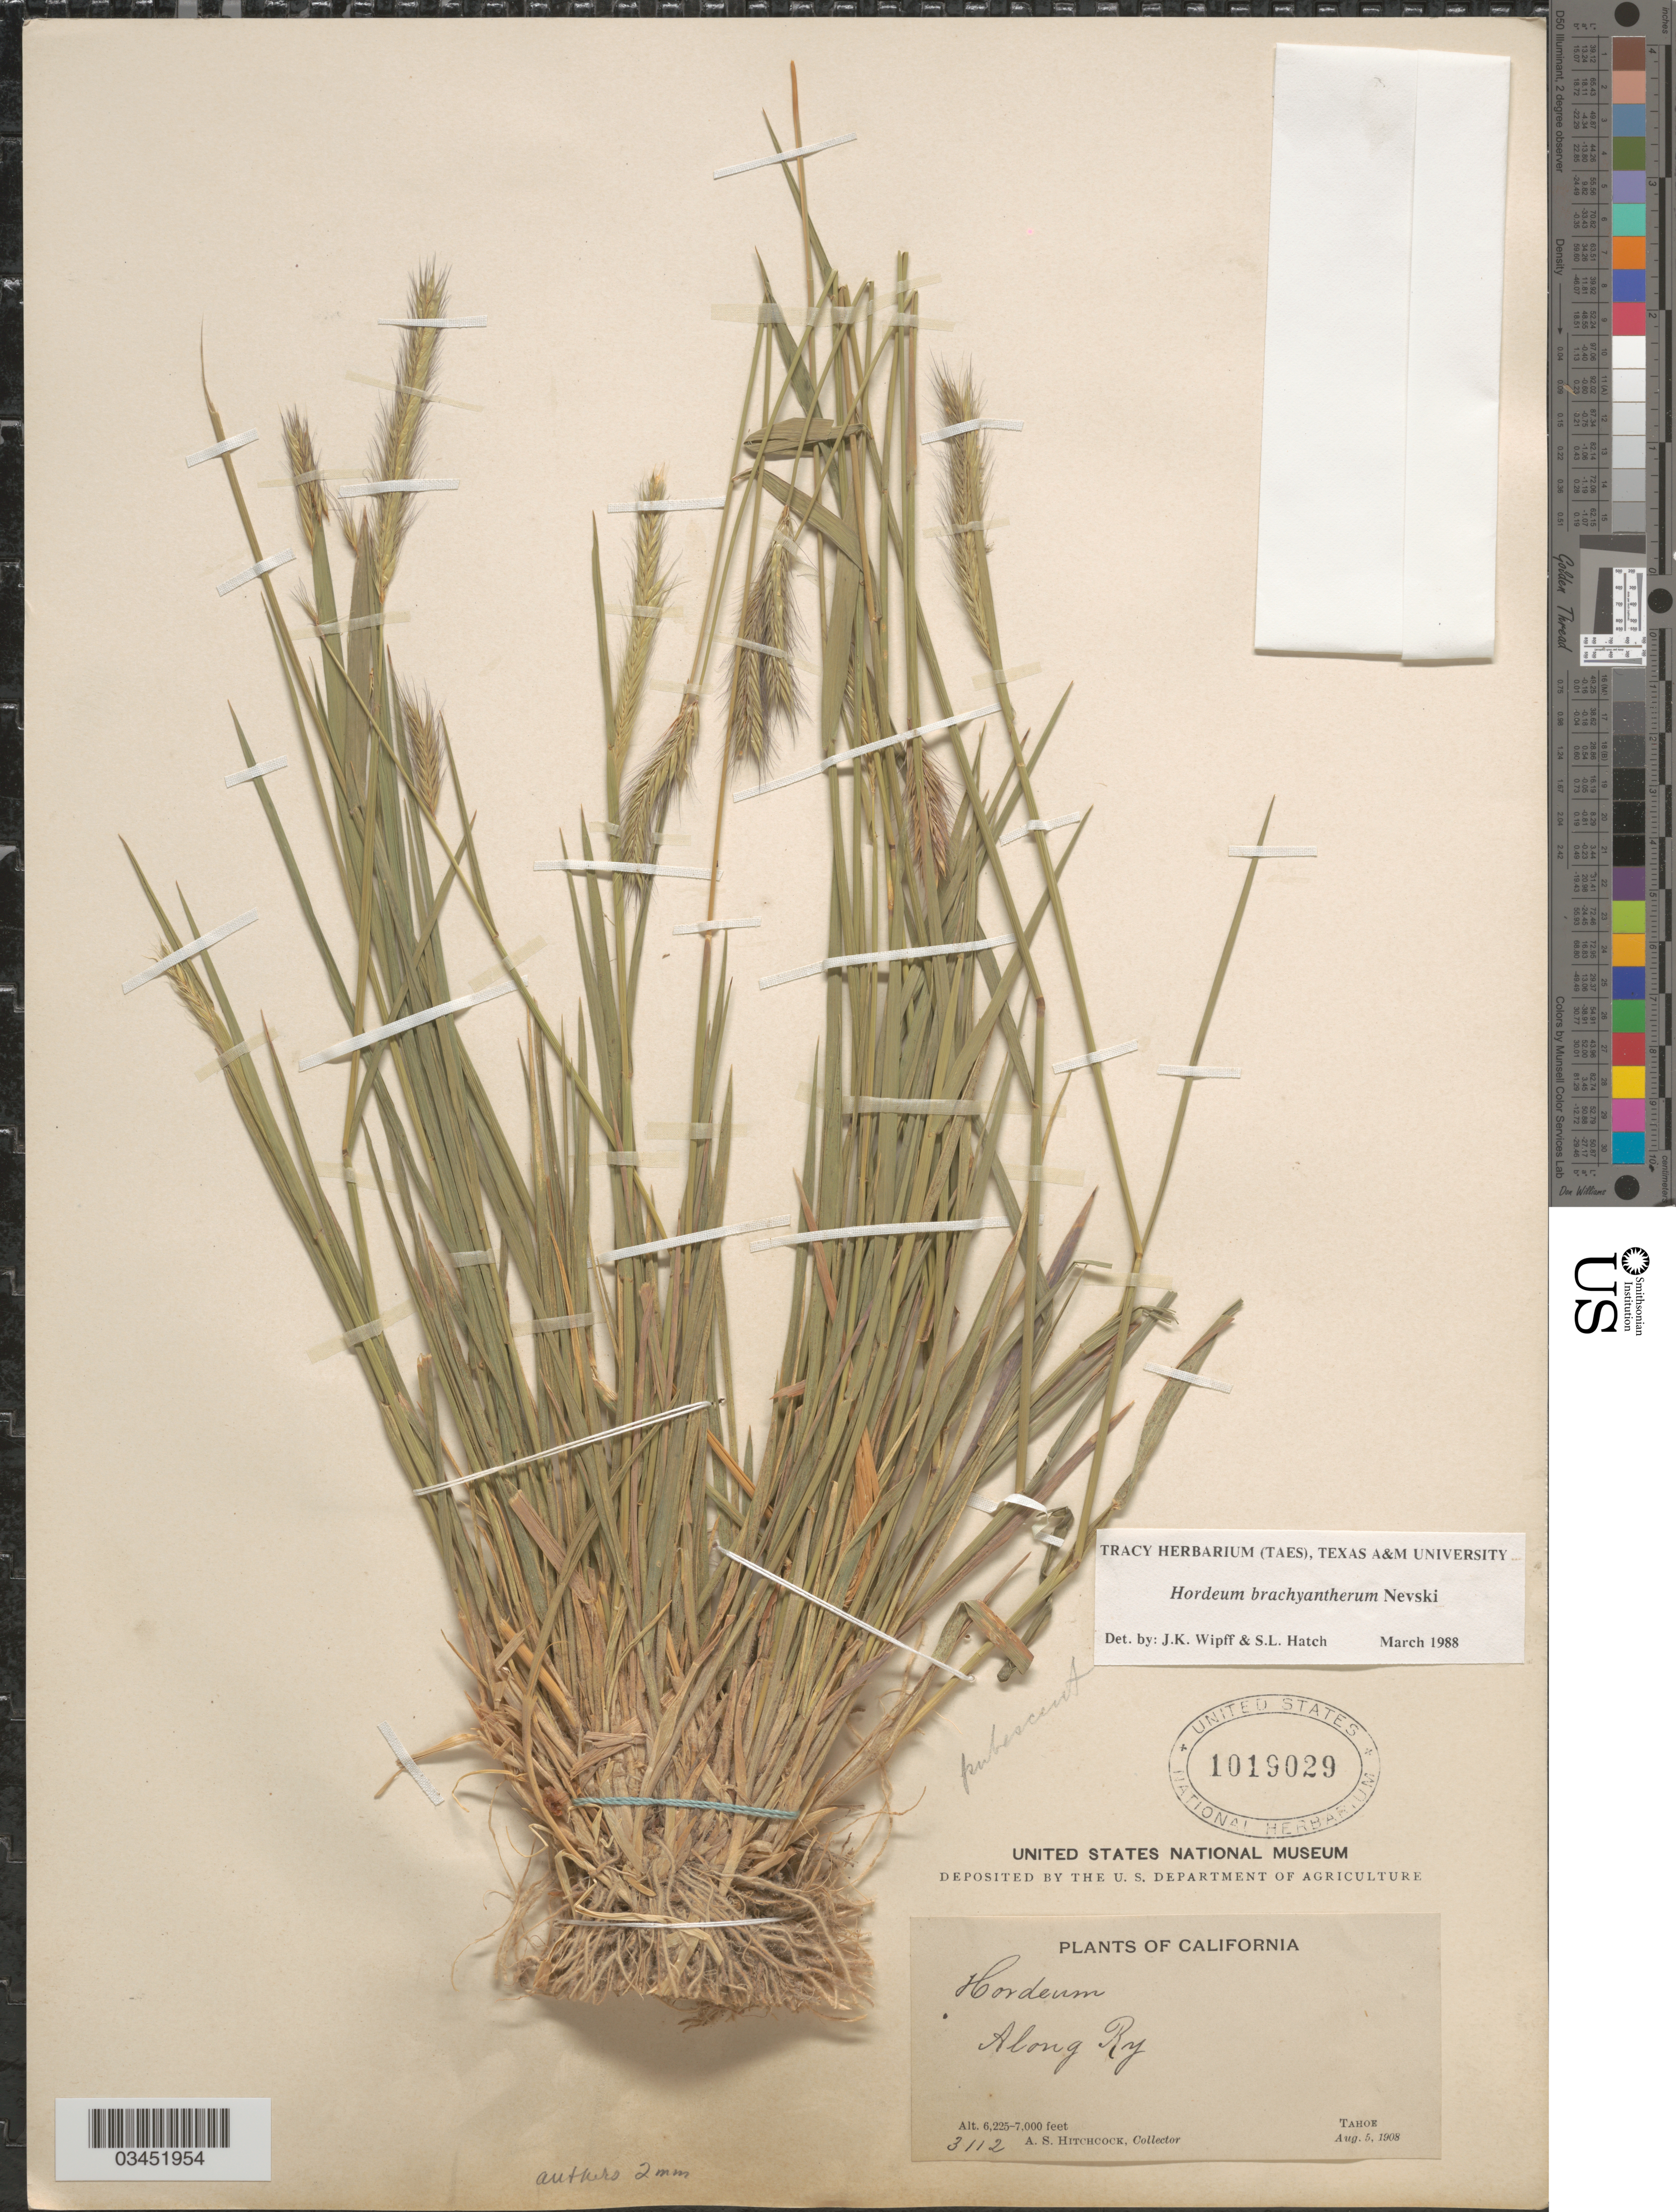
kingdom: Plantae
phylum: Tracheophyta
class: Liliopsida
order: Poales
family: Poaceae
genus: Hordeum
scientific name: Hordeum brachyantherum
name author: Nevski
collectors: A. S. Hitchcock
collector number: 3112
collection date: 1908-08-05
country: United States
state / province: California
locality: Along Ry. Tahoe.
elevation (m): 1897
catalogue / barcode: US 1019029